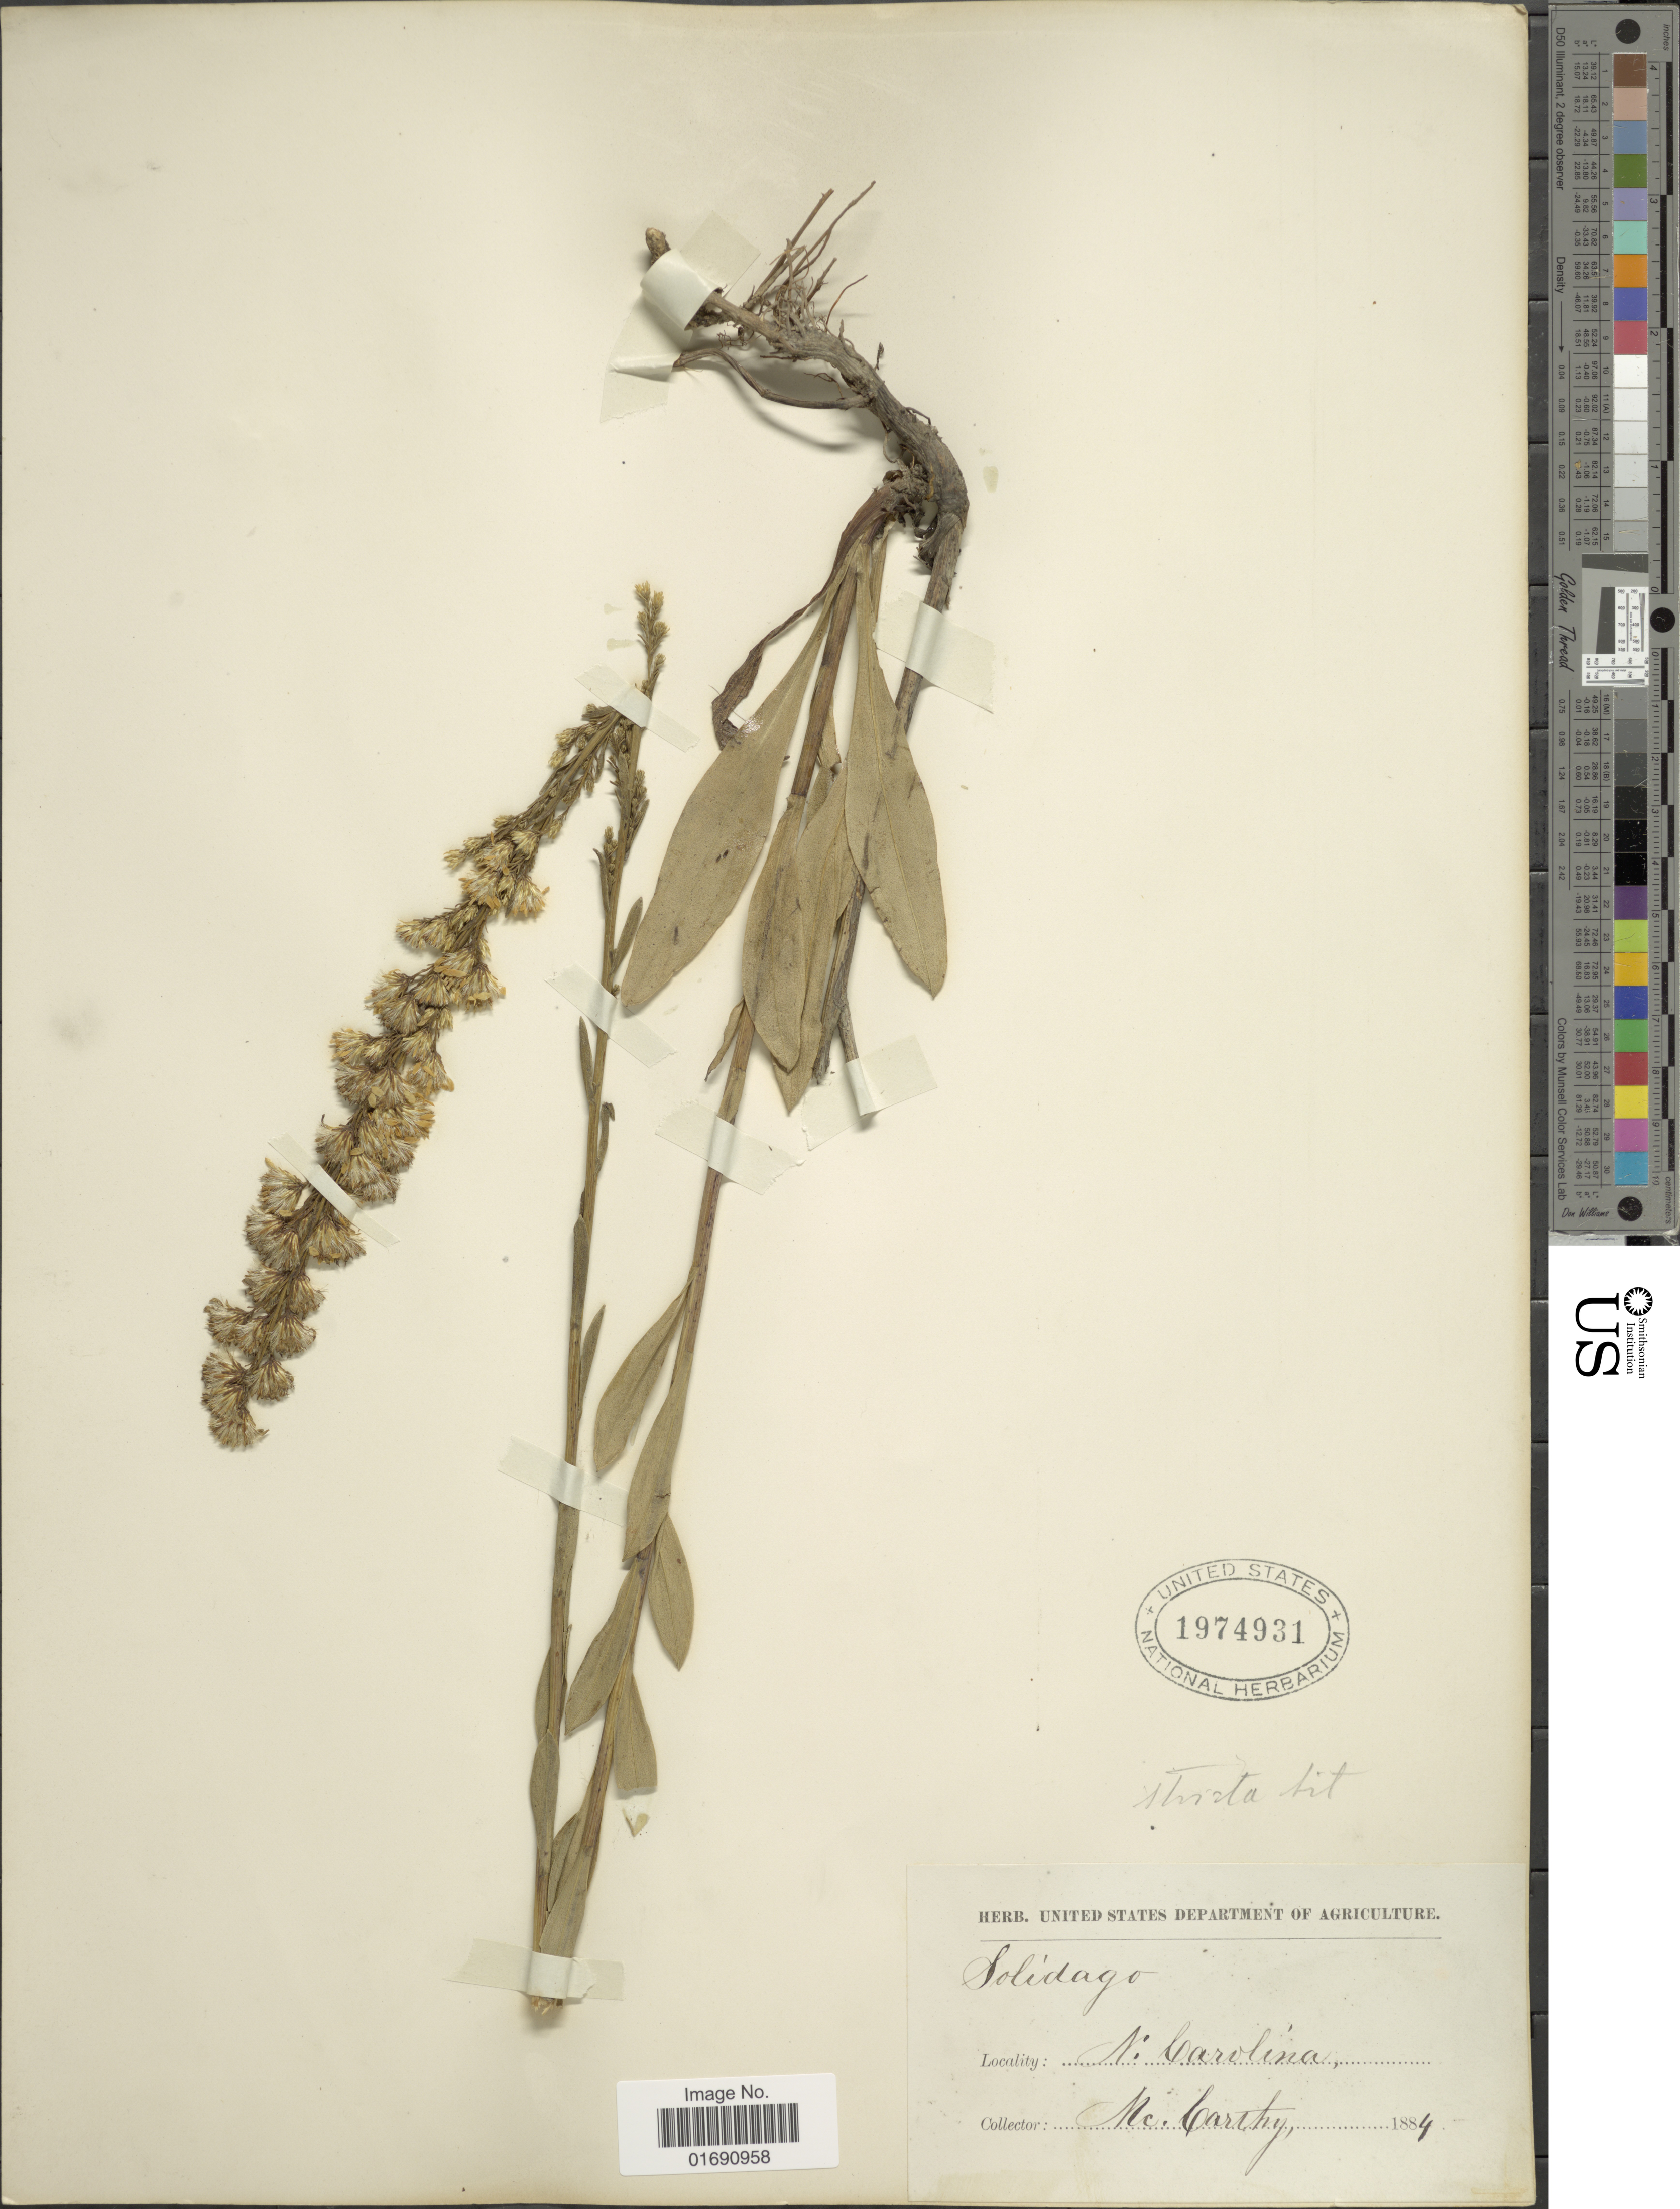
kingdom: Plantae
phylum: Tracheophyta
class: Magnoliopsida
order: Asterales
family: Asteraceae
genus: Solidago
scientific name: Solidago stricta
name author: Aiton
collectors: -- McCarthy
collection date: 1884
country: United States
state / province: North Carolina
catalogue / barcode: US 1974931